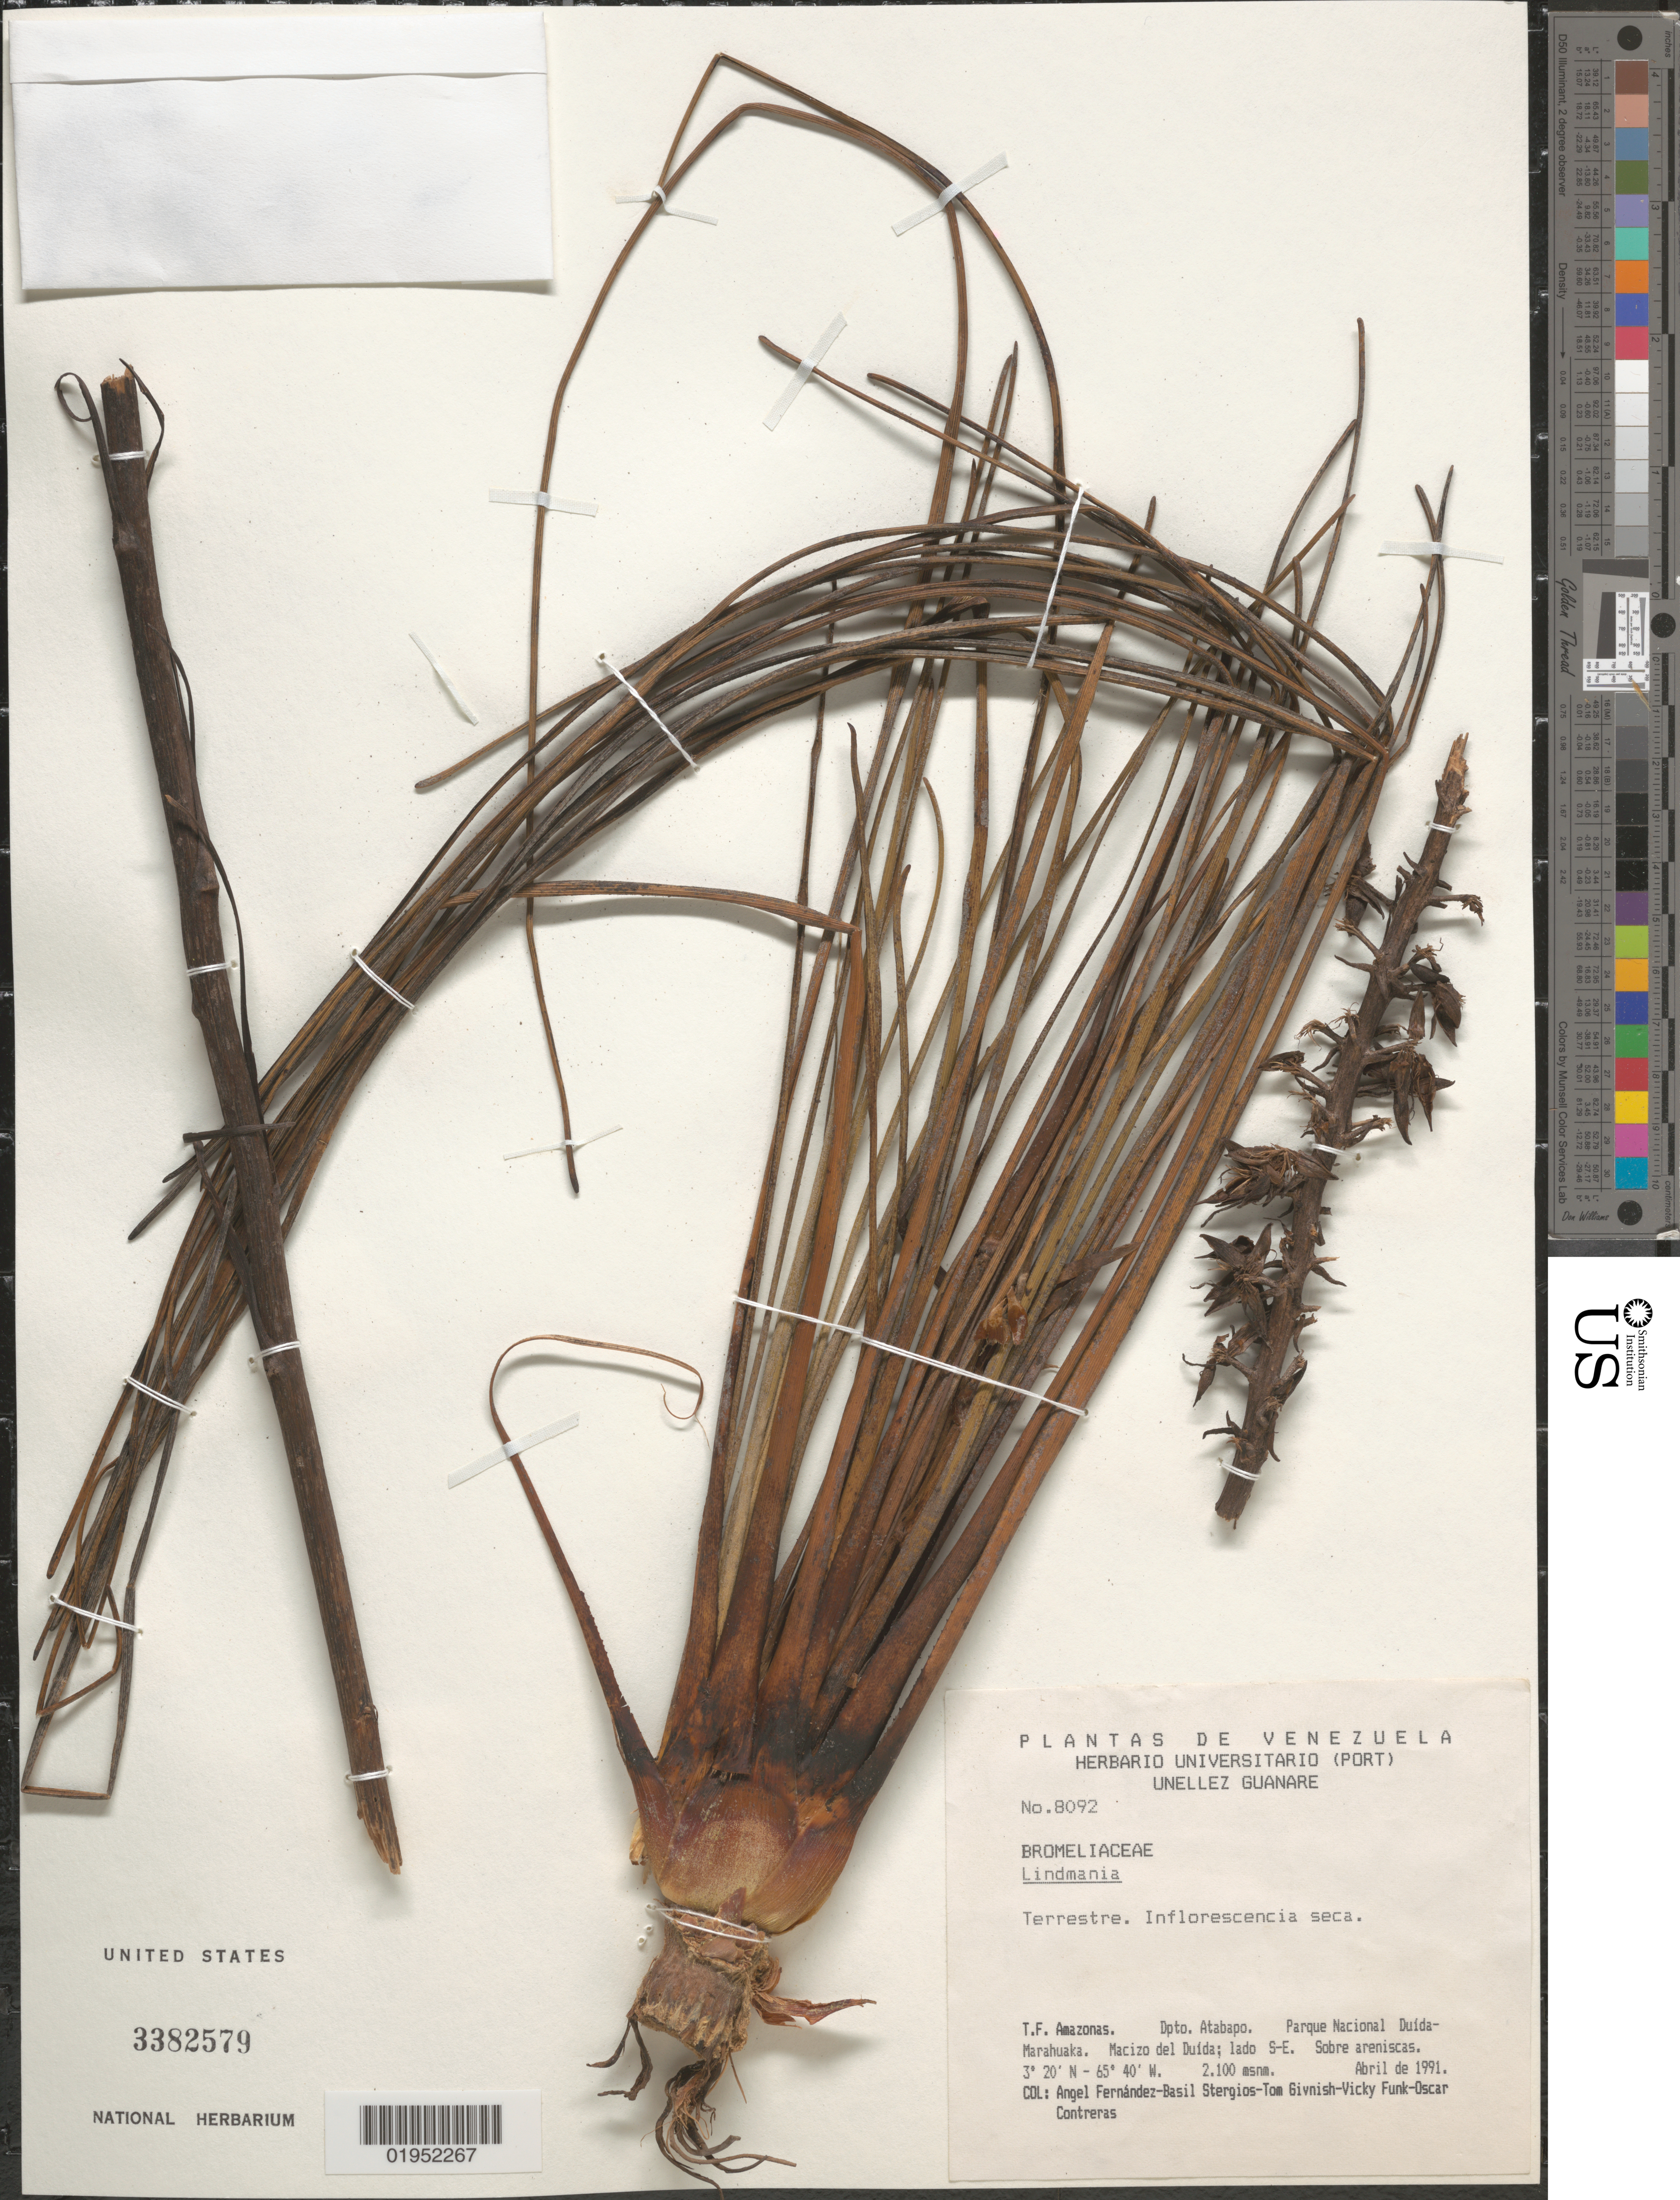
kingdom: Plantae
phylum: Tracheophyta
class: Liliopsida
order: Poales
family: Bromeliaceae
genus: Lindmania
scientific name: Lindmania sp.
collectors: A. Fernández, B. G. Stergios, T. J. Givnish, V. Funk & O. Contreras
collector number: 8092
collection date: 1991-04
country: Venezuela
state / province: Amazonas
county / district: Atabapo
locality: Parque Nacional Duída-Marahuaka, Macizo del Duída, lado SE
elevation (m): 2100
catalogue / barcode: US 3382579